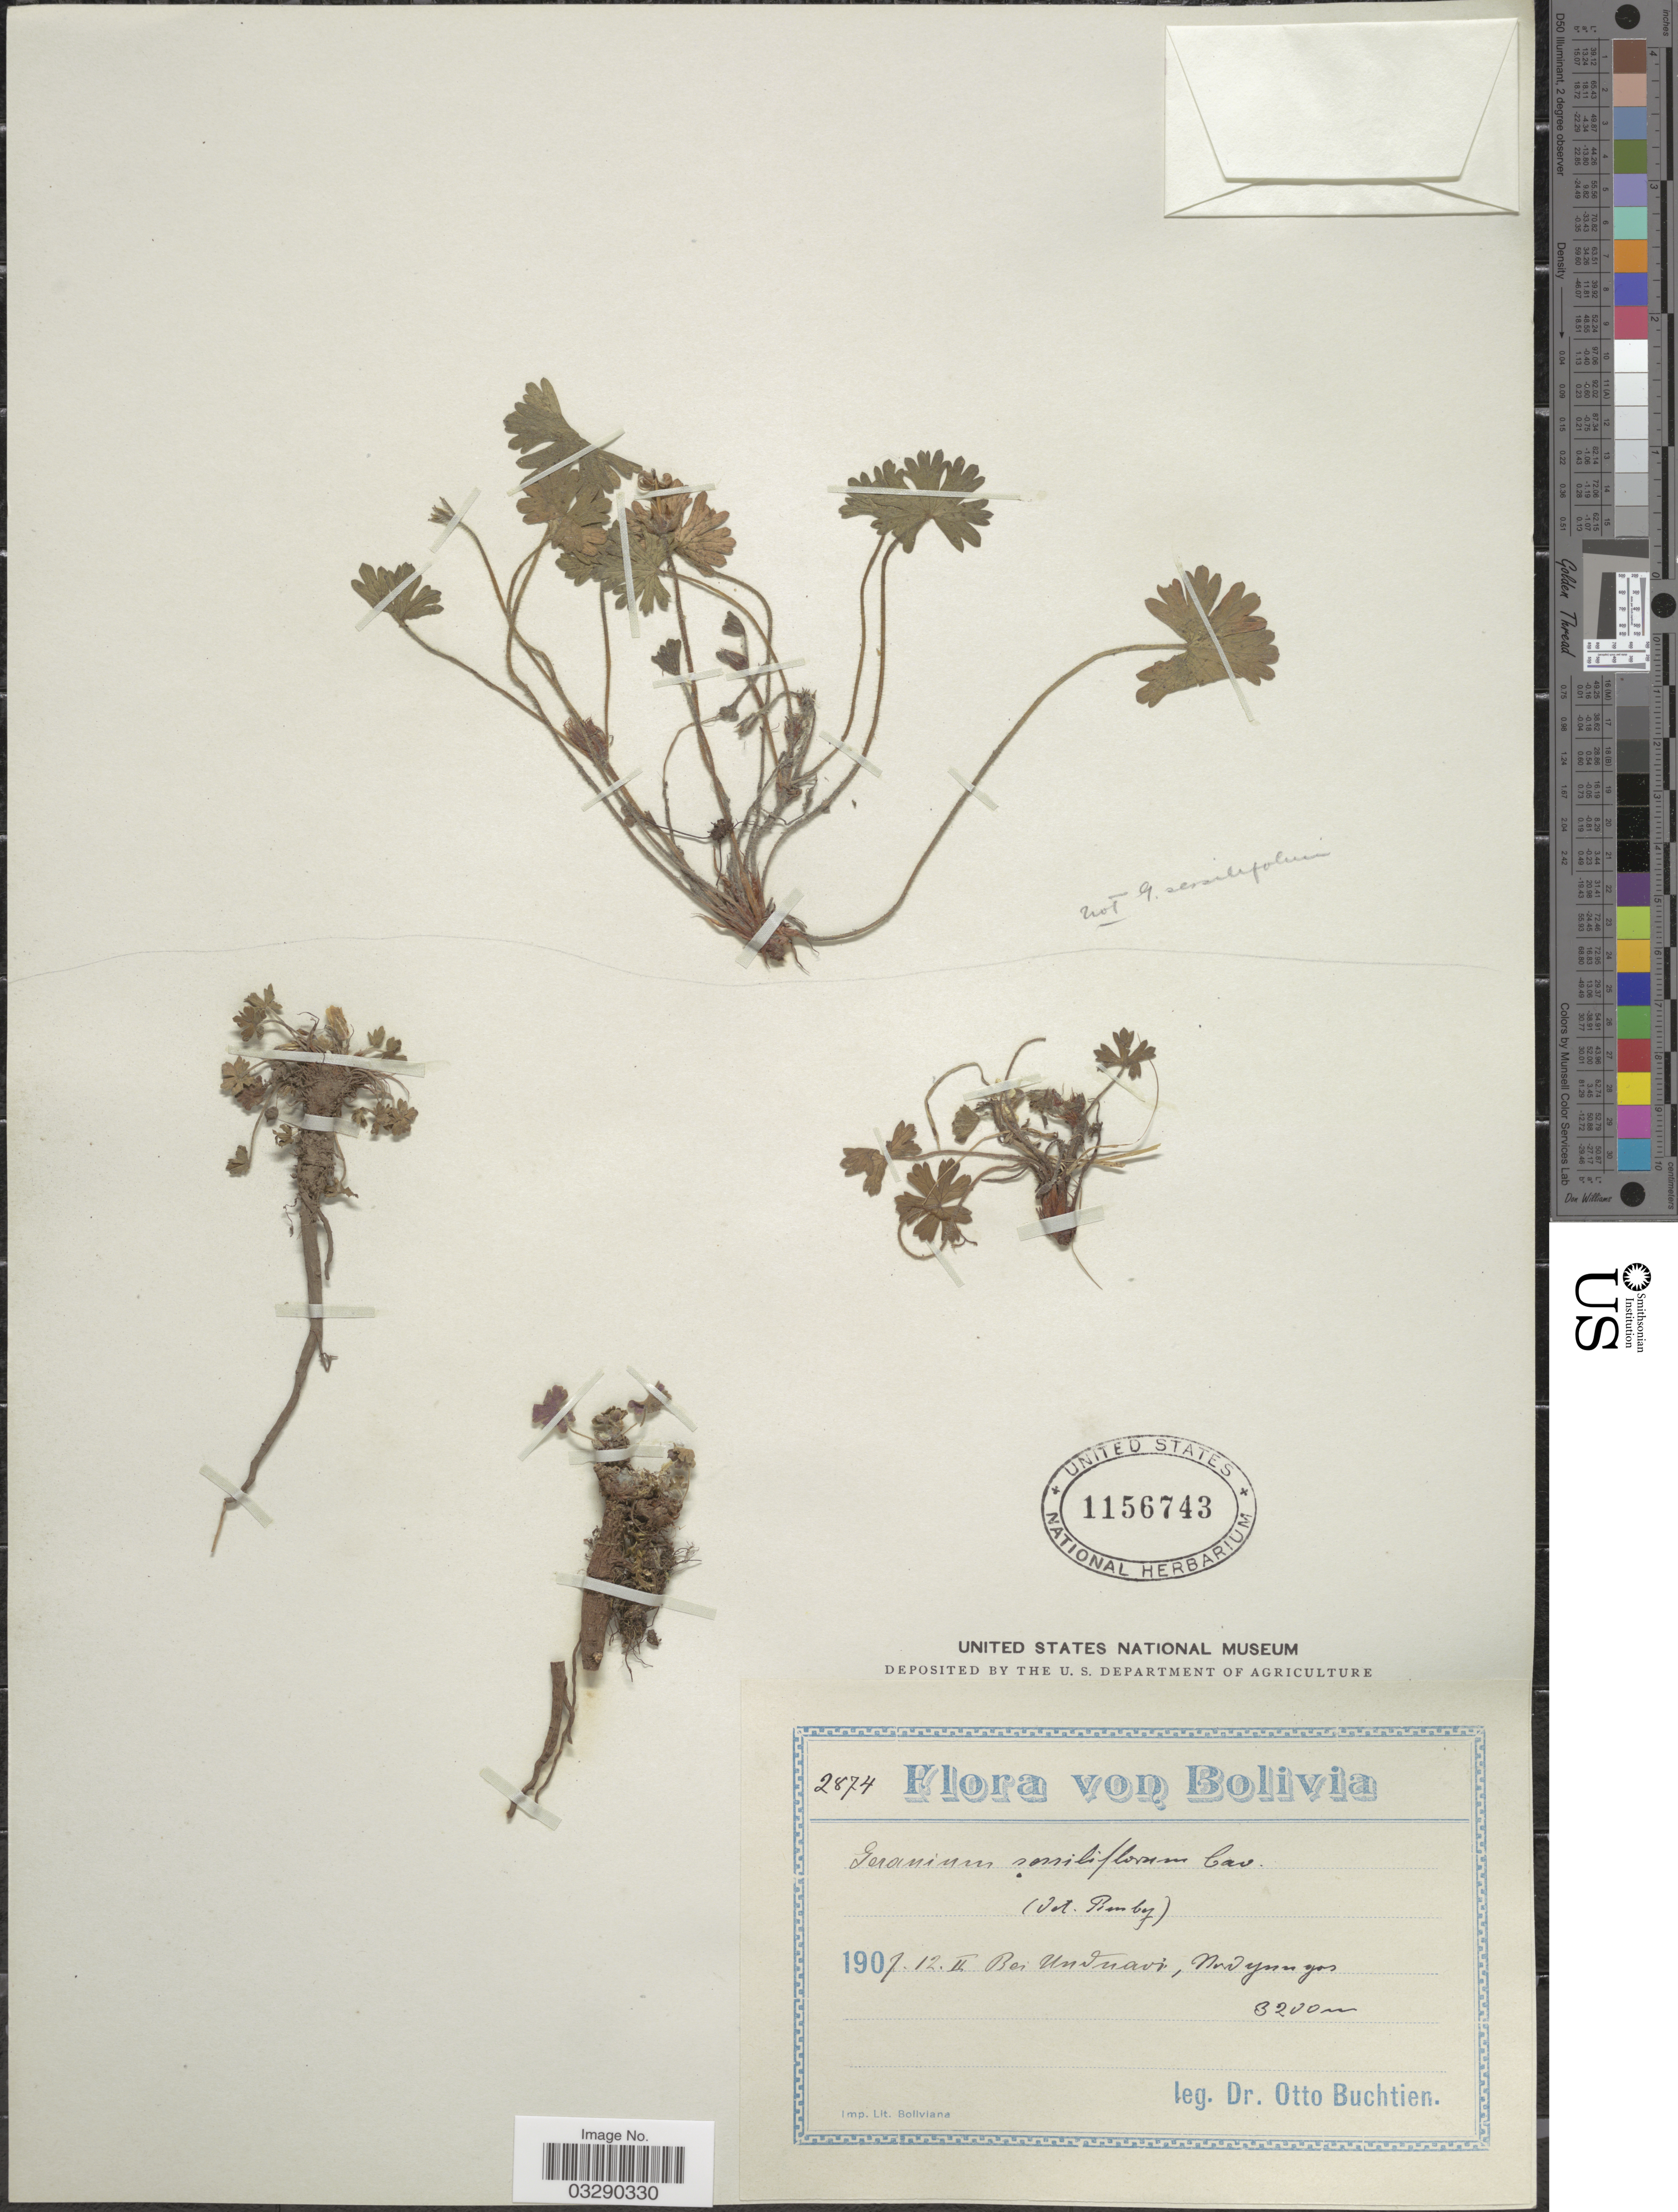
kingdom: Plantae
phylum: Tracheophyta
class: Magnoliopsida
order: Geraniales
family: Geraniaceae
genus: Geranium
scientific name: Geranium sessiliflorum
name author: Cav.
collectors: O. Buchtien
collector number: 2874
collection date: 1907-02-12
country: Bolivia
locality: Bei Unduavi, Nordyungas.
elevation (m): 3200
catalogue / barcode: US 1156743